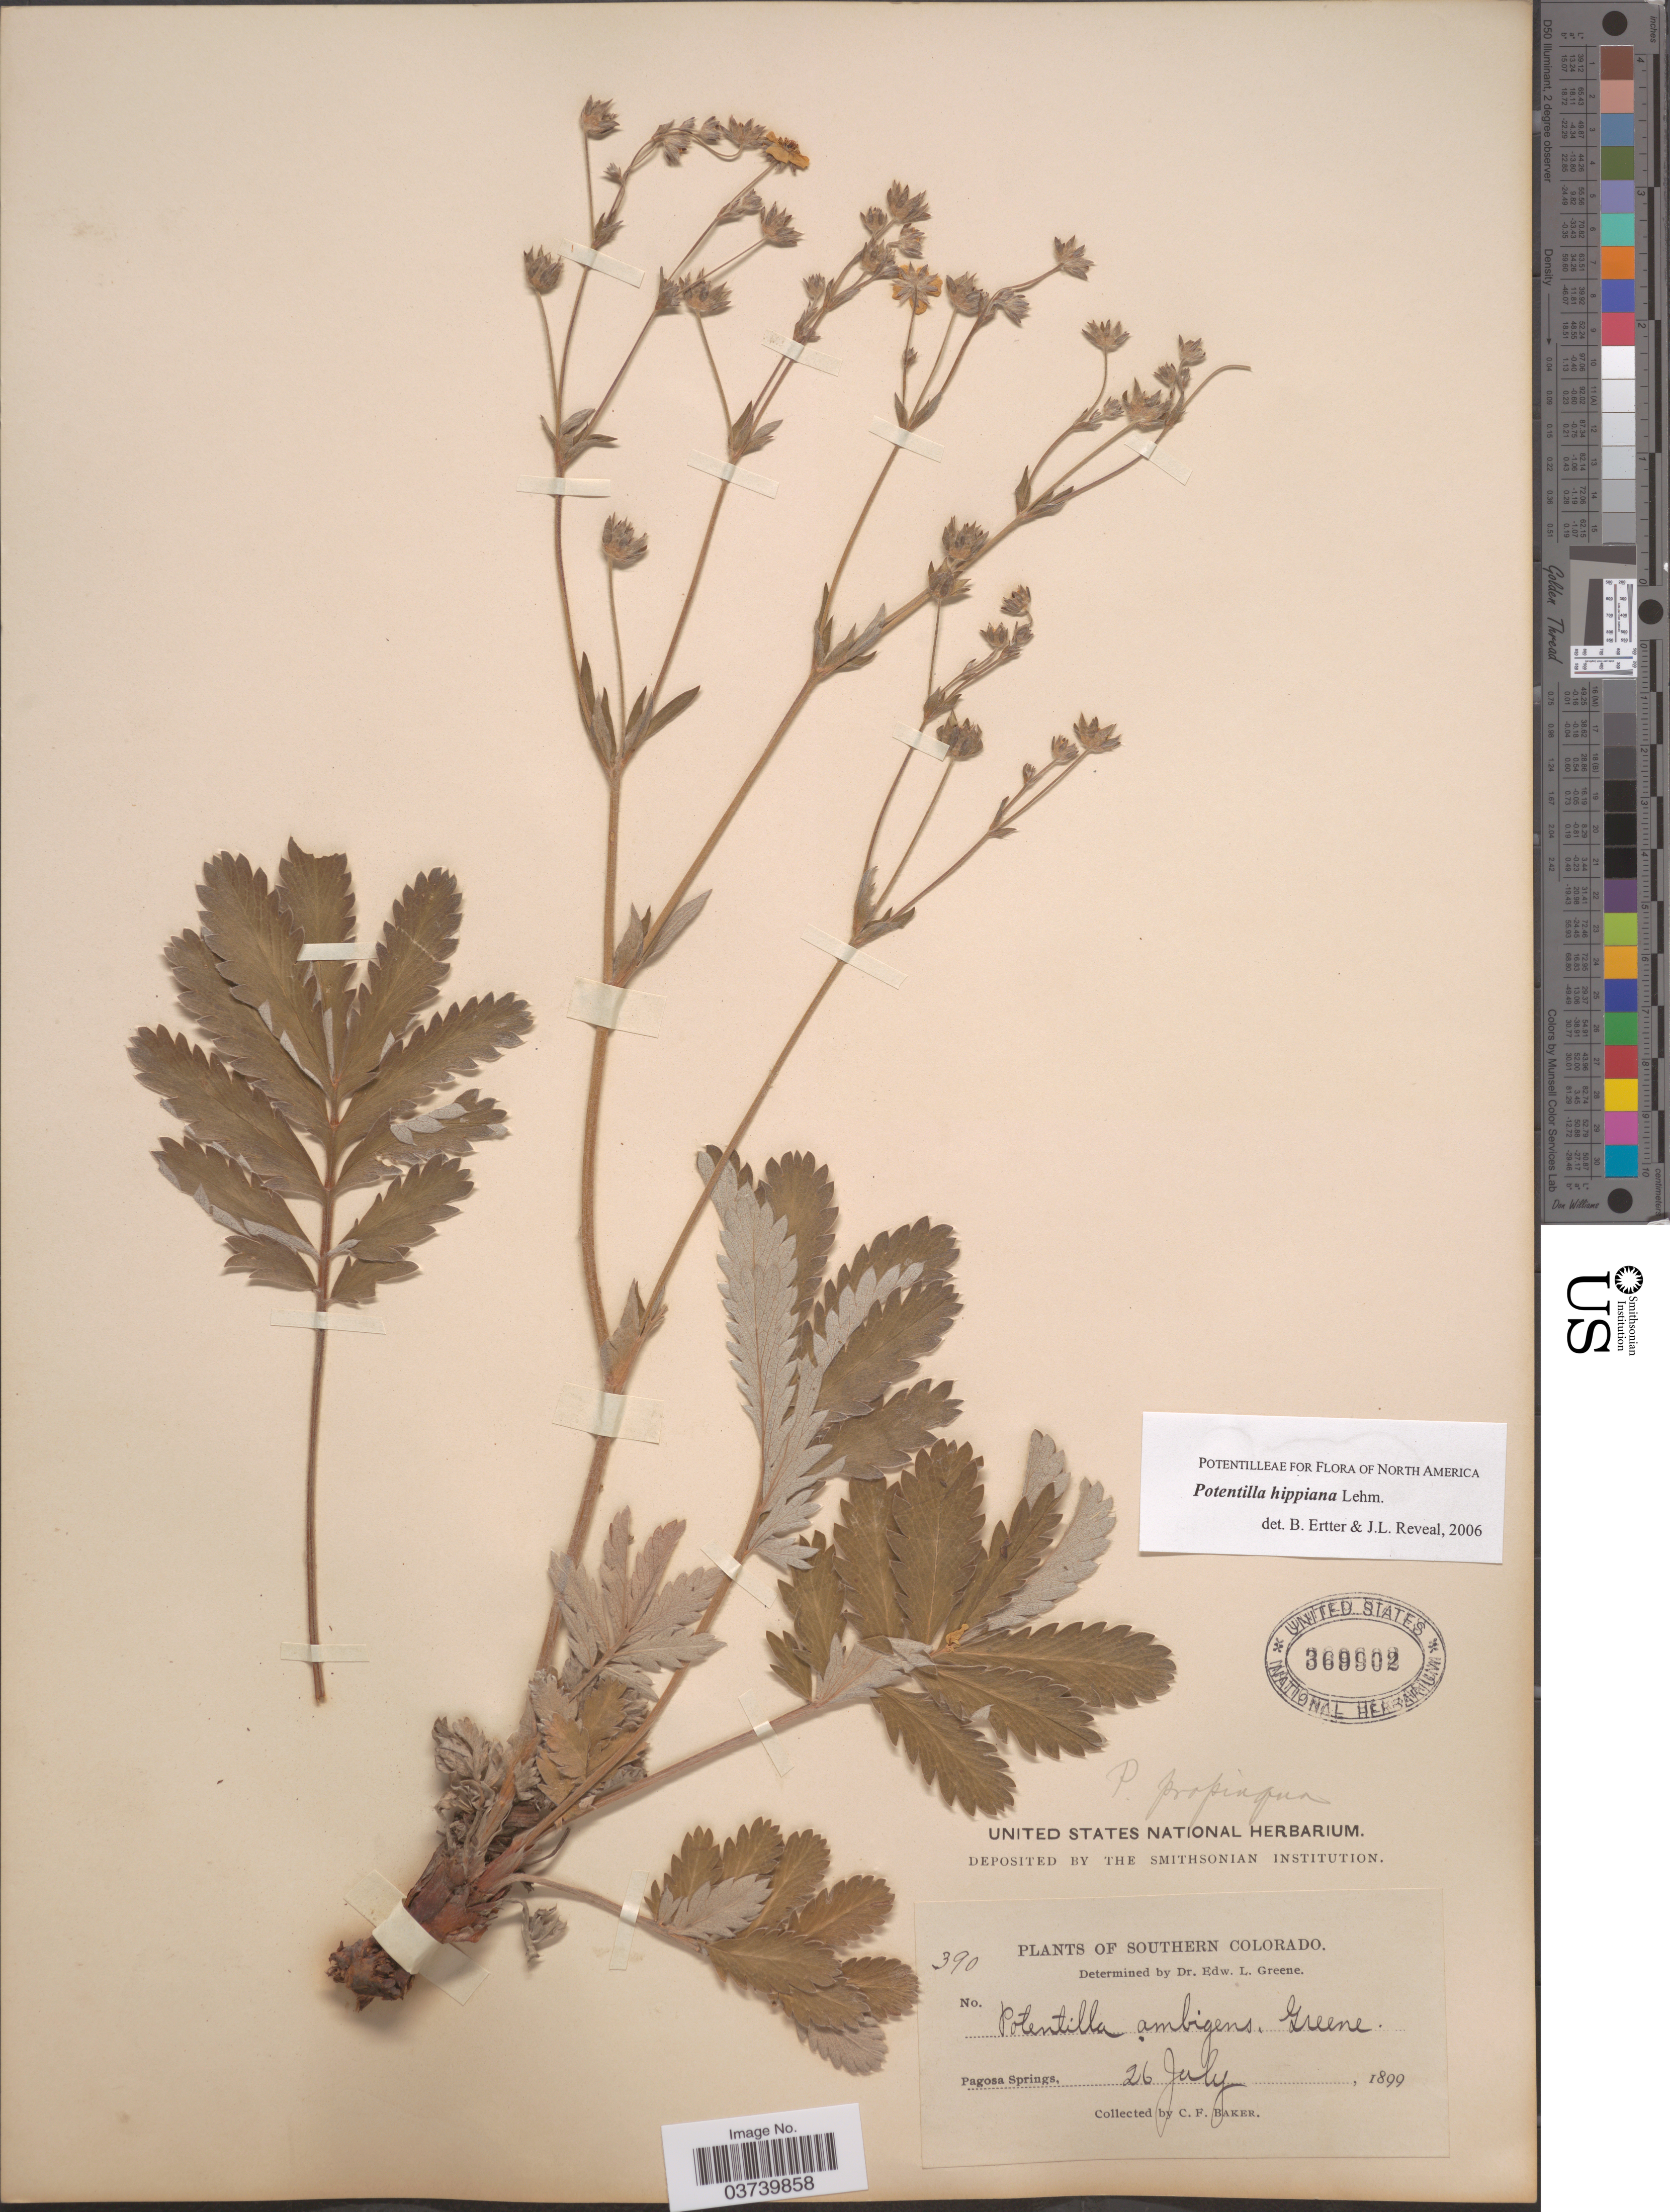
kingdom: Plantae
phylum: Tracheophyta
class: Magnoliopsida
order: Rosales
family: Rosaceae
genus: Potentilla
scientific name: Potentilla hippiana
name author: Lehm.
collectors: C. F. Baker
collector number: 390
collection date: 1899-07-26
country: United States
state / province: Colorado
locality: Southern Colorado. Pagosa Springs.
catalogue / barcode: US 369902